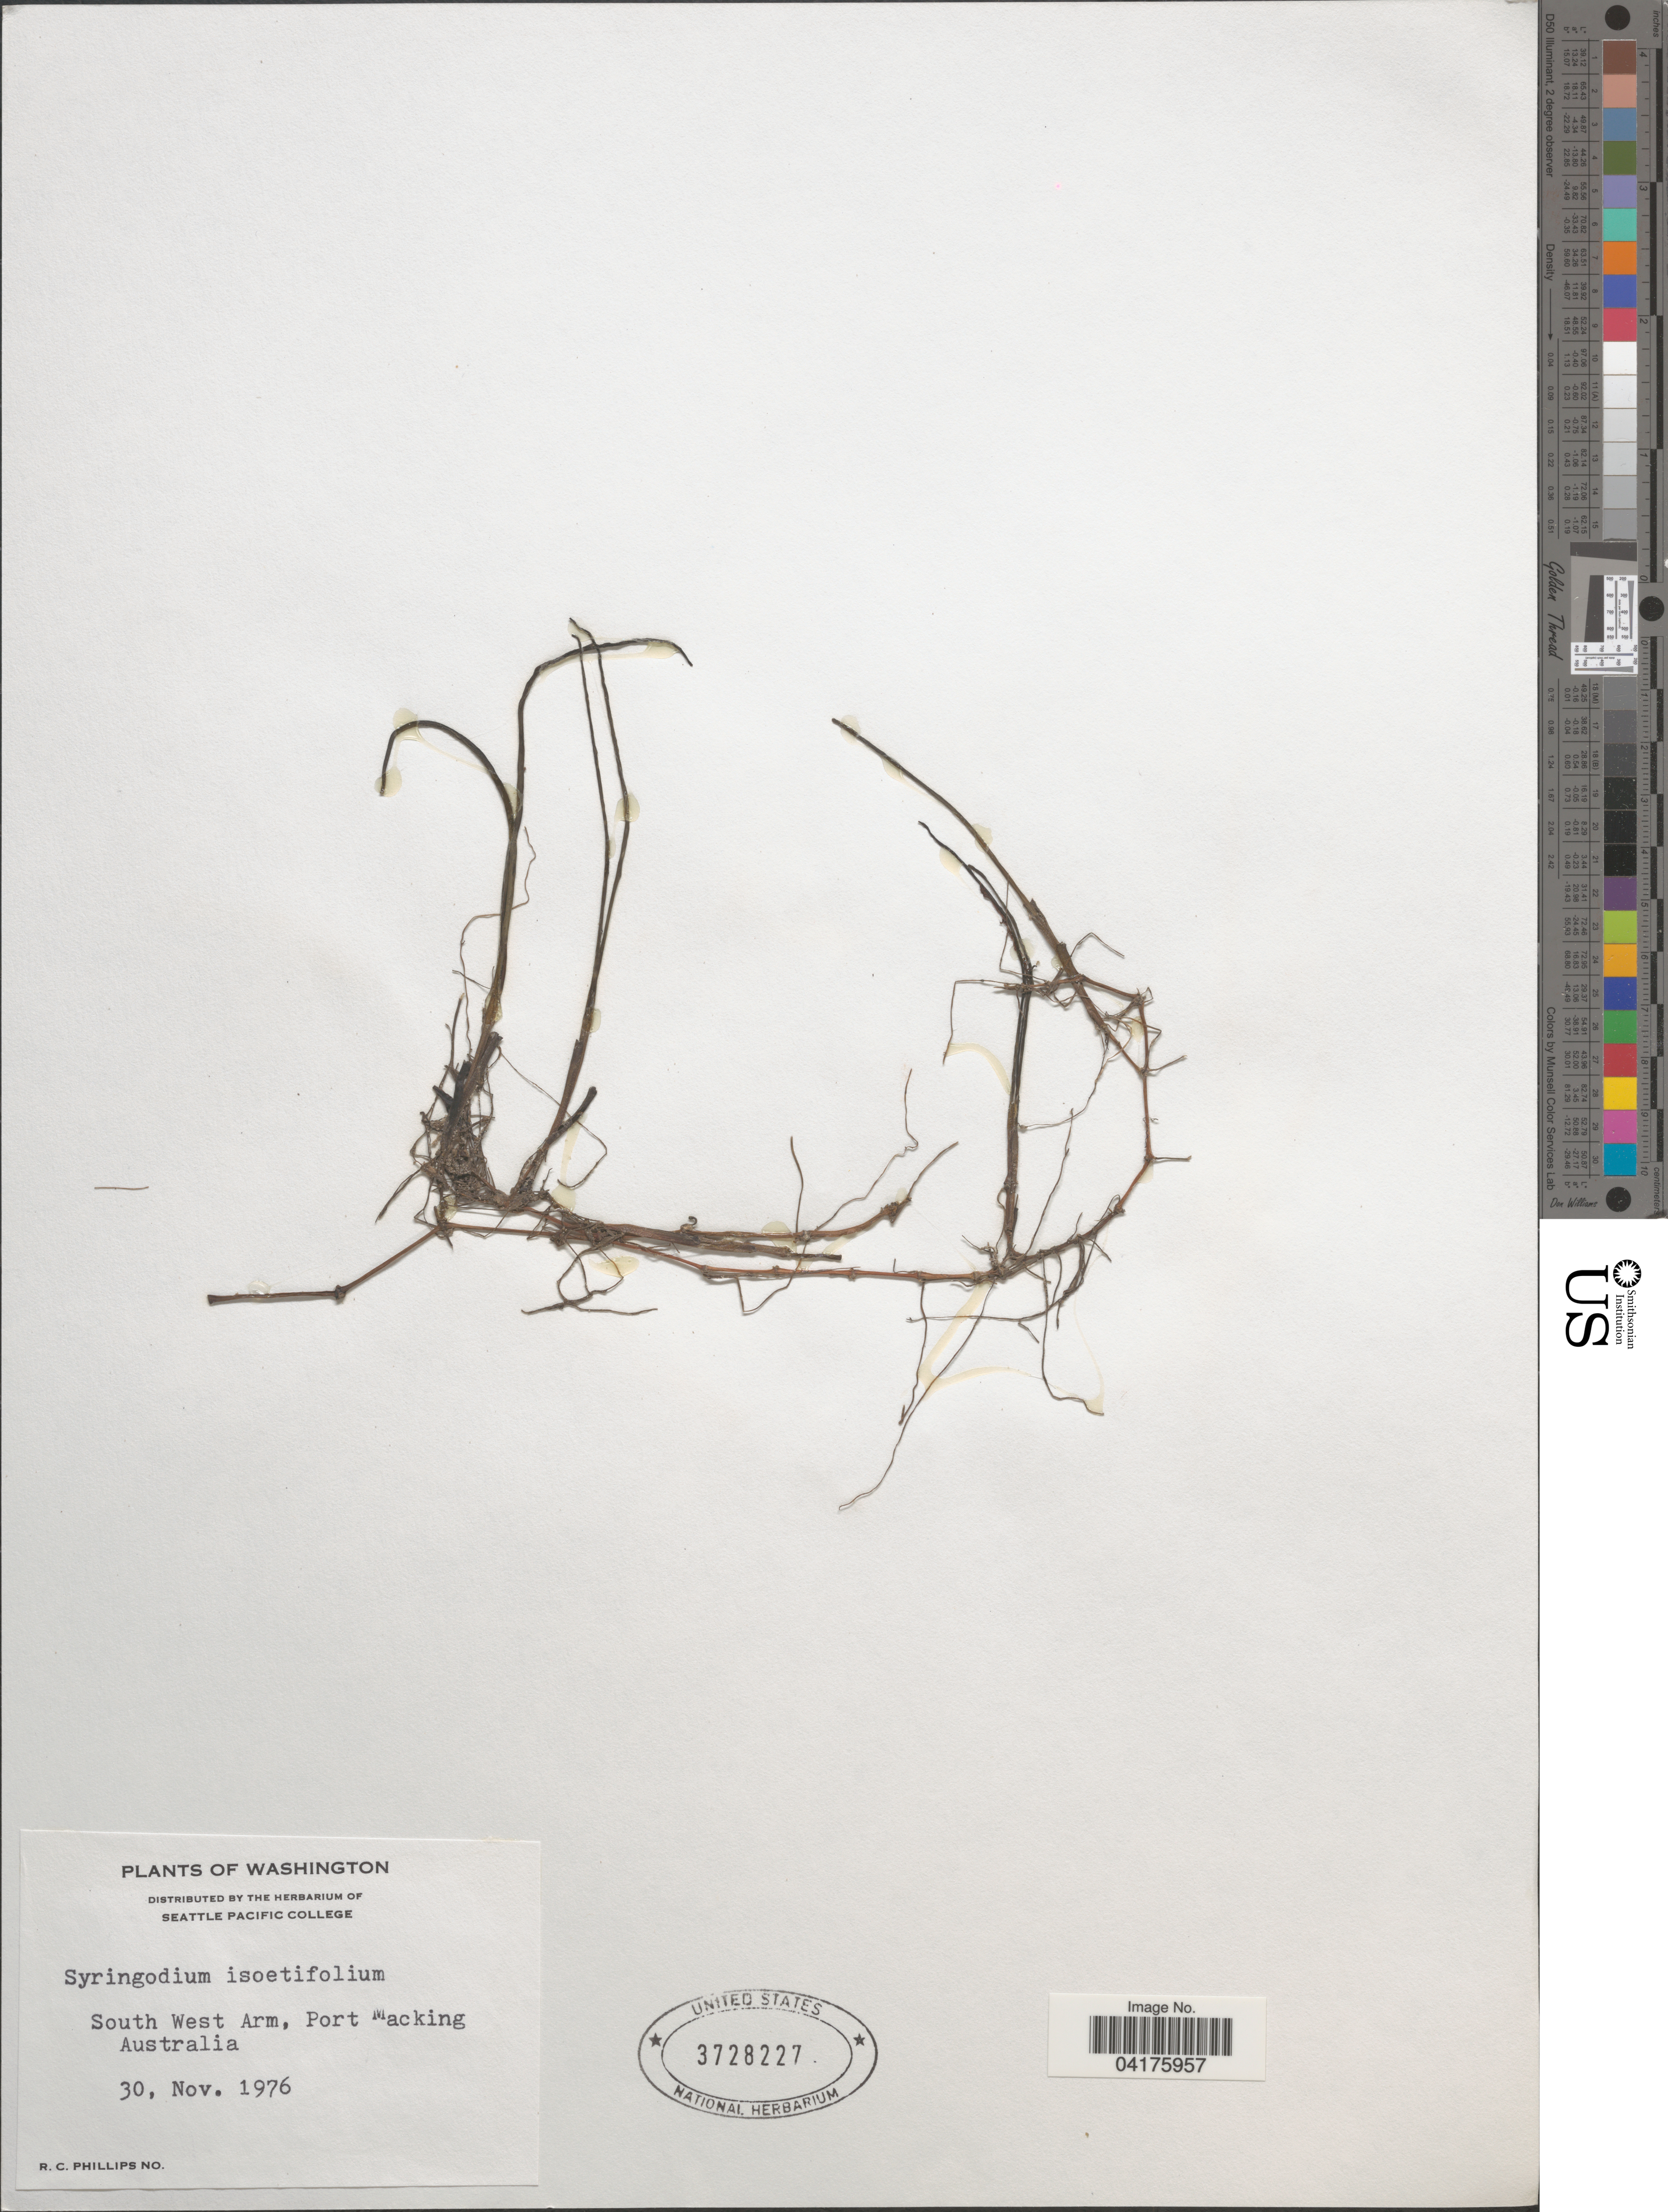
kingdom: Plantae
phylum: Tracheophyta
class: Liliopsida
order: Alismatales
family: Cymodoceaceae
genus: Syringodium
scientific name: Syringodium isoetifolium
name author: (Asch.) Dandy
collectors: R. C. Phillips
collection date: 1976-11-30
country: Australia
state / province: New South Wales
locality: South West Arm, Port Macking [= Port Hacking].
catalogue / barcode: US 3728227